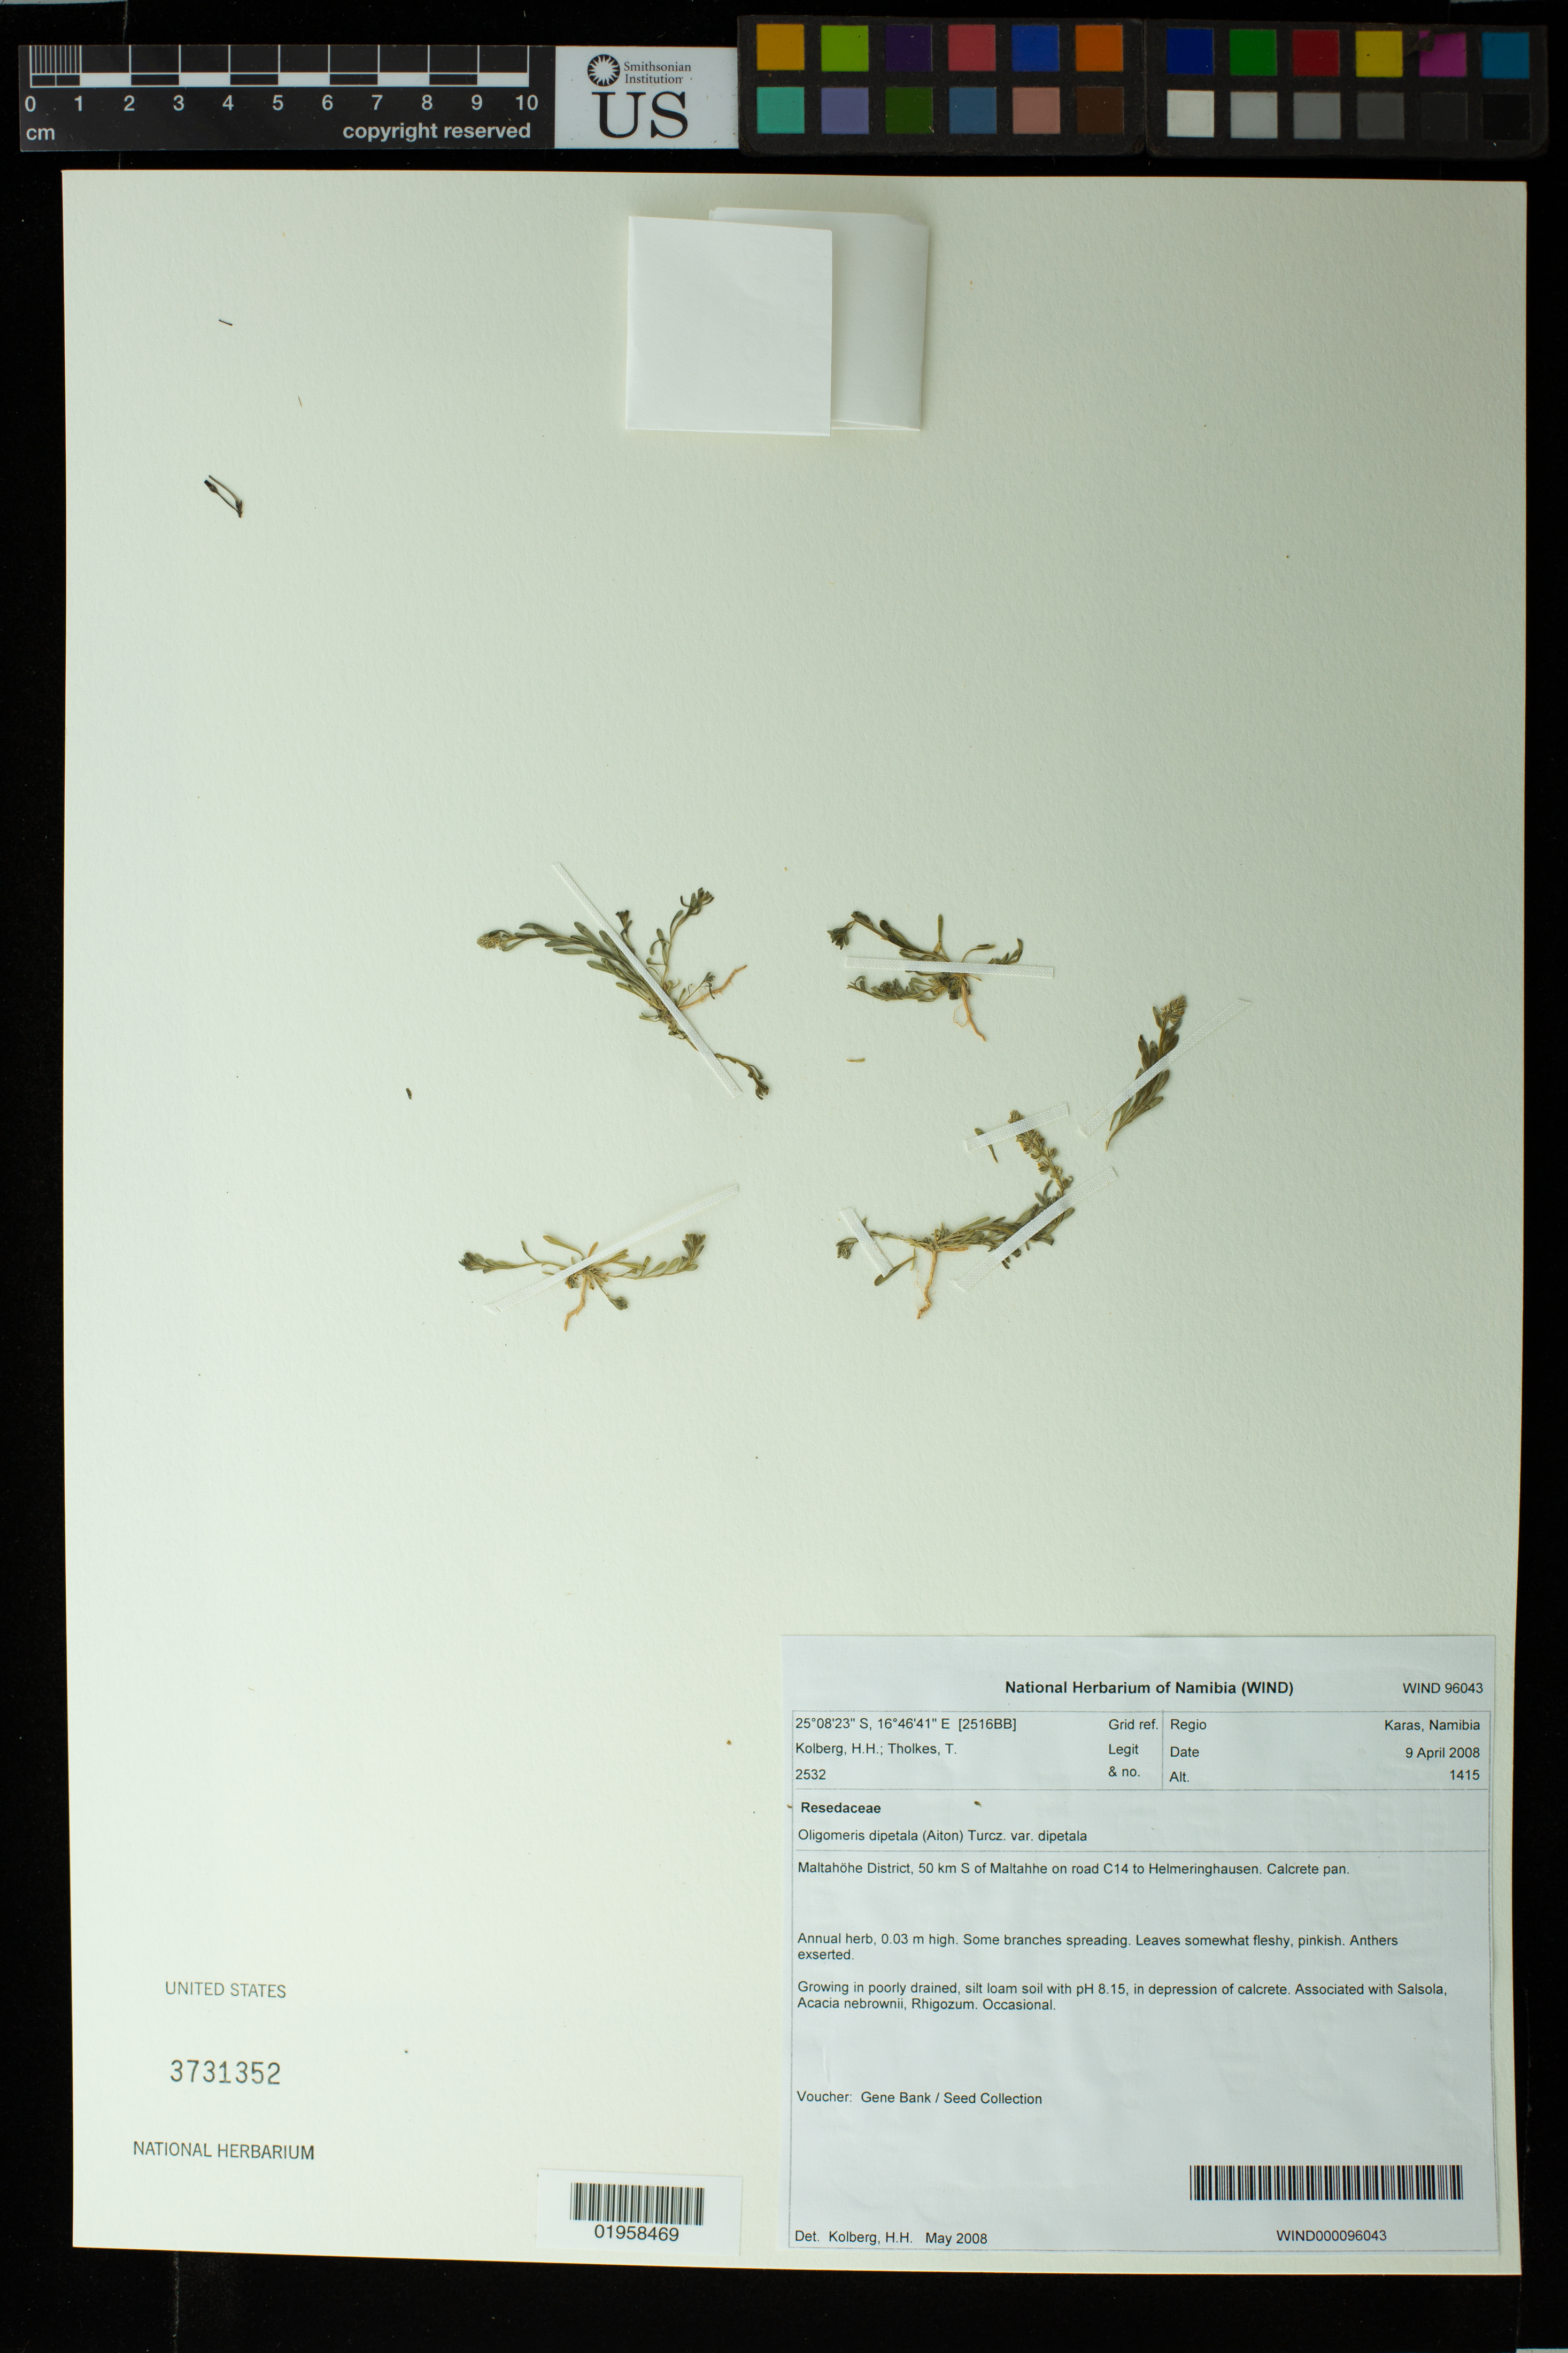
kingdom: Plantae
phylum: Tracheophyta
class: Magnoliopsida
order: Brassicales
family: Resedaceae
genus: Oligomeris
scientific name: Oligomeris dipetala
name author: (Aiton) Turcz.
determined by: Kolberg, H. H.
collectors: H. H. Kolberg & T. Tholkes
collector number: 2532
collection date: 2008-04-09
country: Namibia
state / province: Karas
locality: Maltahöe District. 50 km S of Maltahhe on road C14 to Helmeringhausen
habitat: Calcrete pan. Growing in poorly drained, silt loam soil with pH 8.15, in depression of calcrete. Associated with Salsola, Acacia nebrownii, Rhigozum. Occasional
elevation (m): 1415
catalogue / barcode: US 3731352